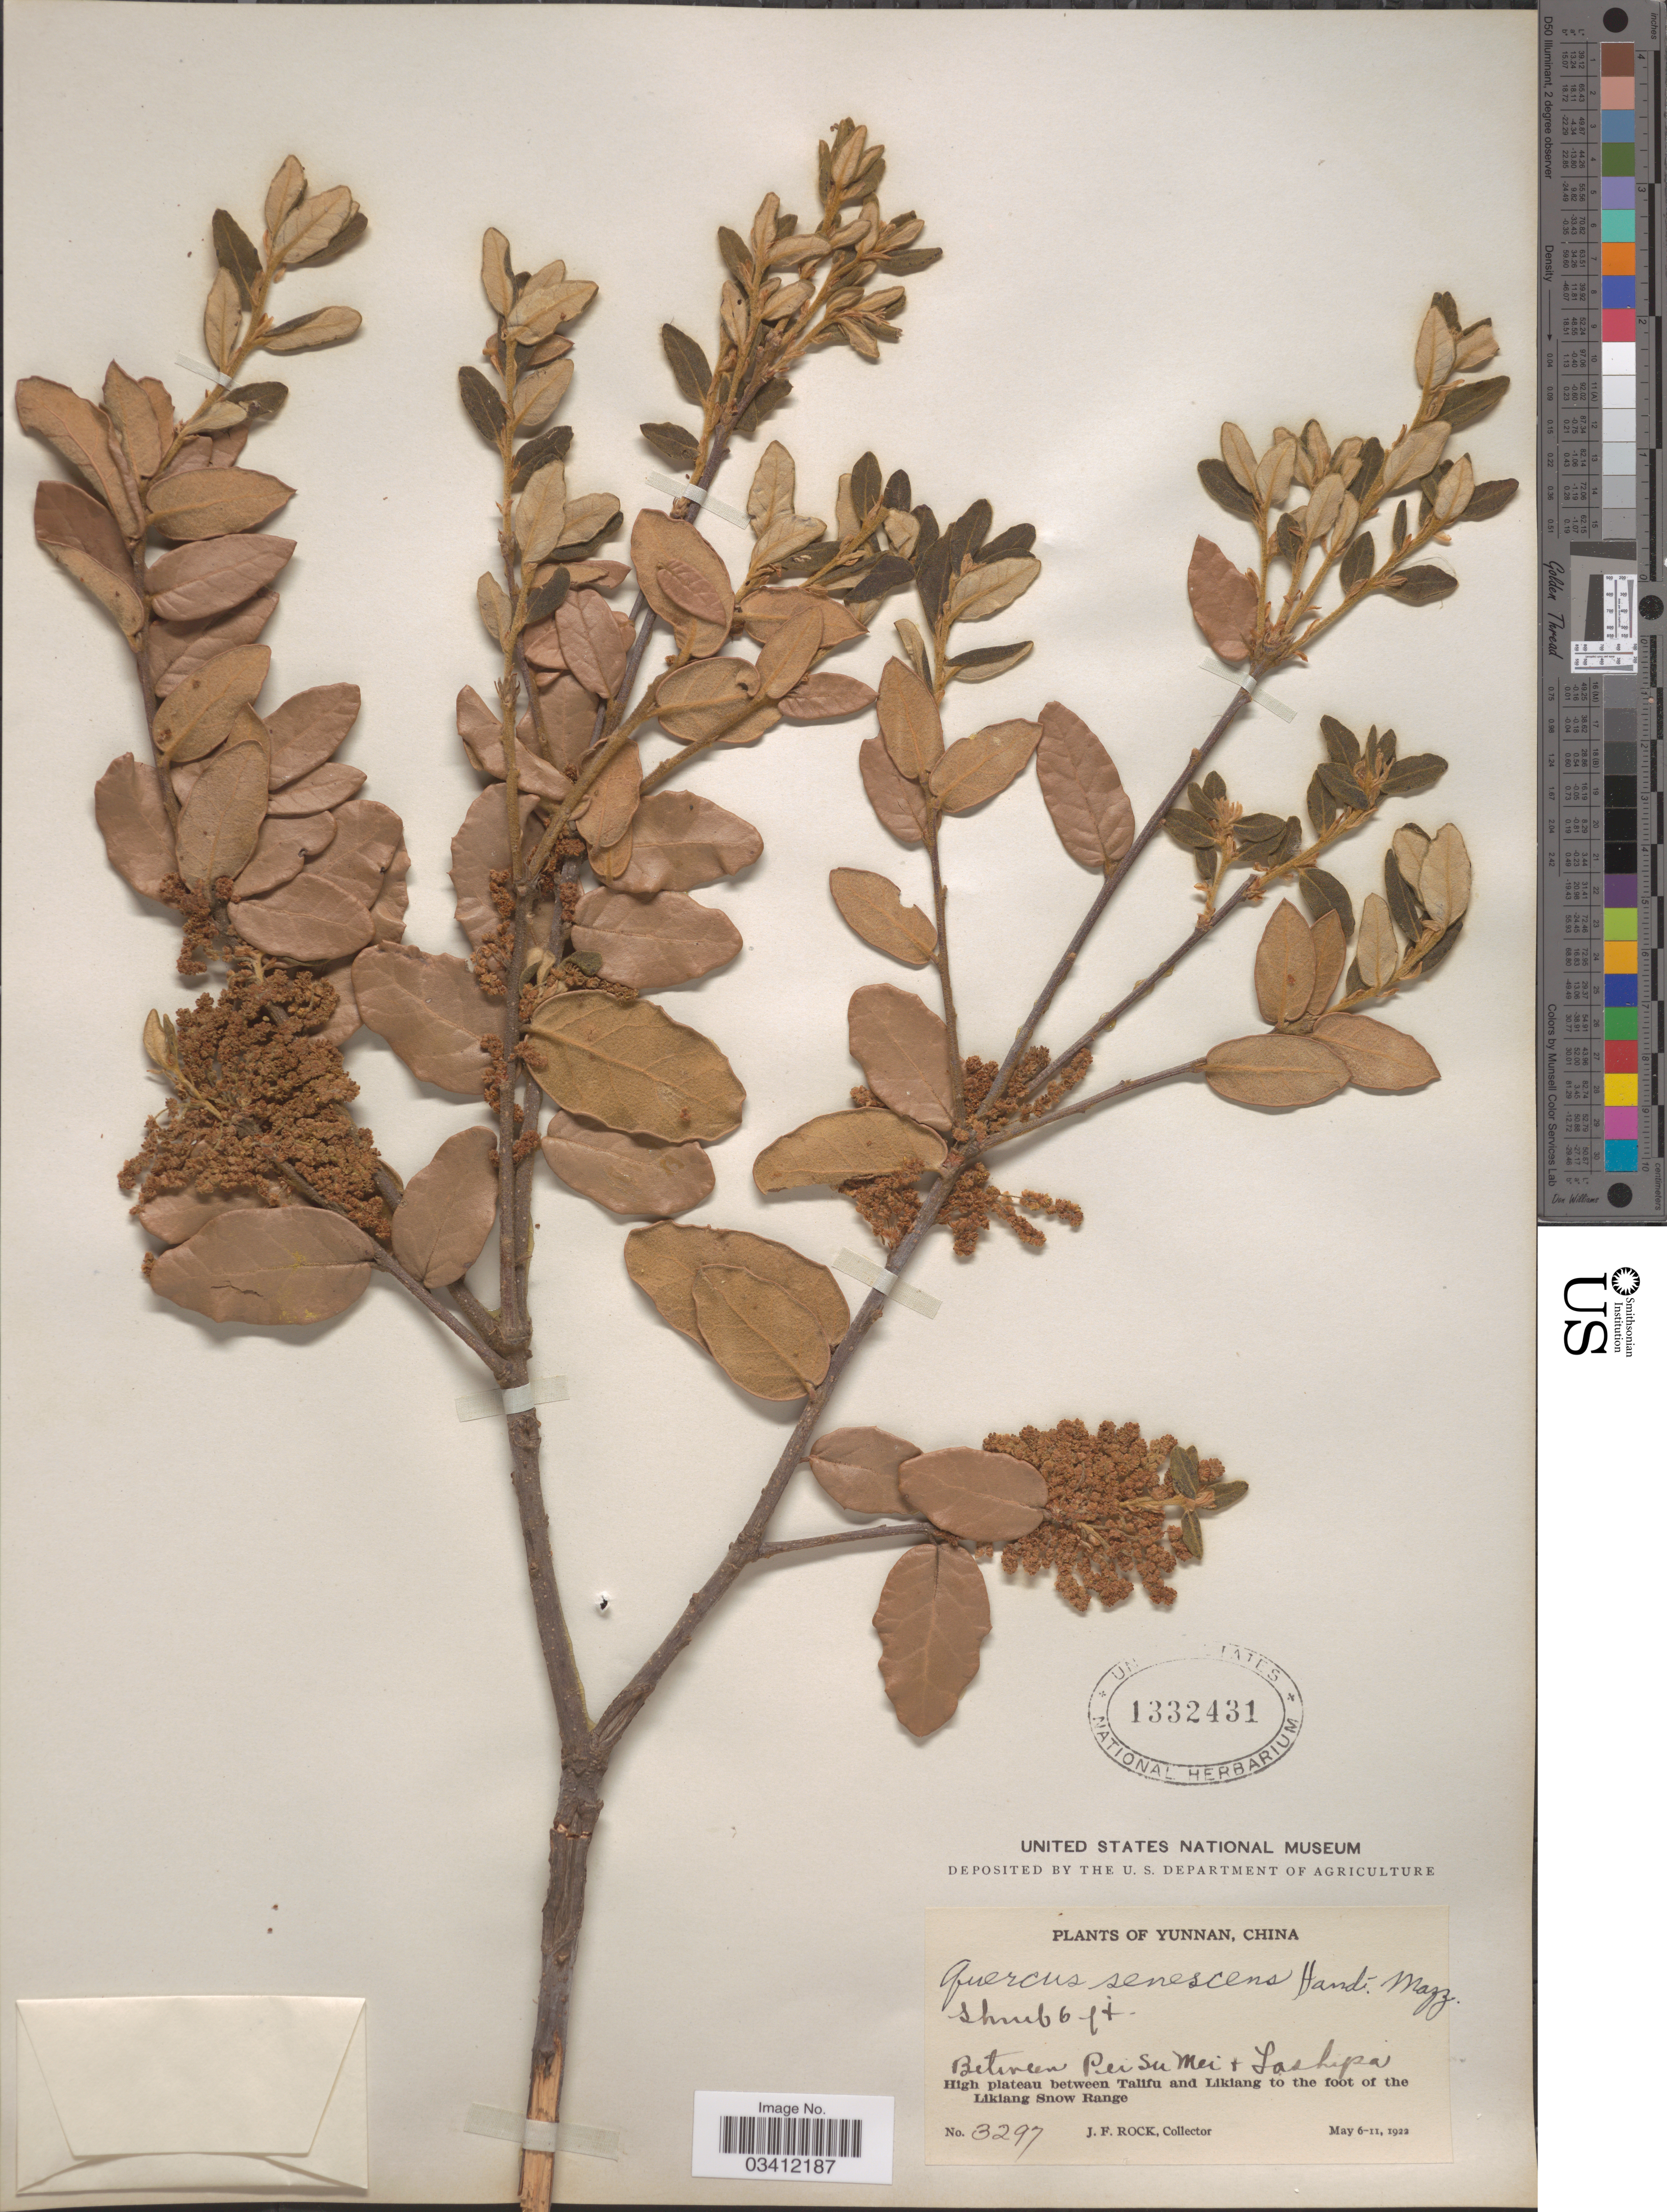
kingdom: Plantae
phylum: Tracheophyta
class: Magnoliopsida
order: Fagales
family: Fagaceae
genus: Quercus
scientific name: Quercus senescens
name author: Hand.-Mazz.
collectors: J. Rock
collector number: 3297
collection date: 1922-05-06/1922-05-11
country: China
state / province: Yunnan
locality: Between Pei Su Mei & Lashipa. High plateau between Talifu and Likiang to the foot of the Likiang Snow Range.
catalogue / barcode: US 1332431